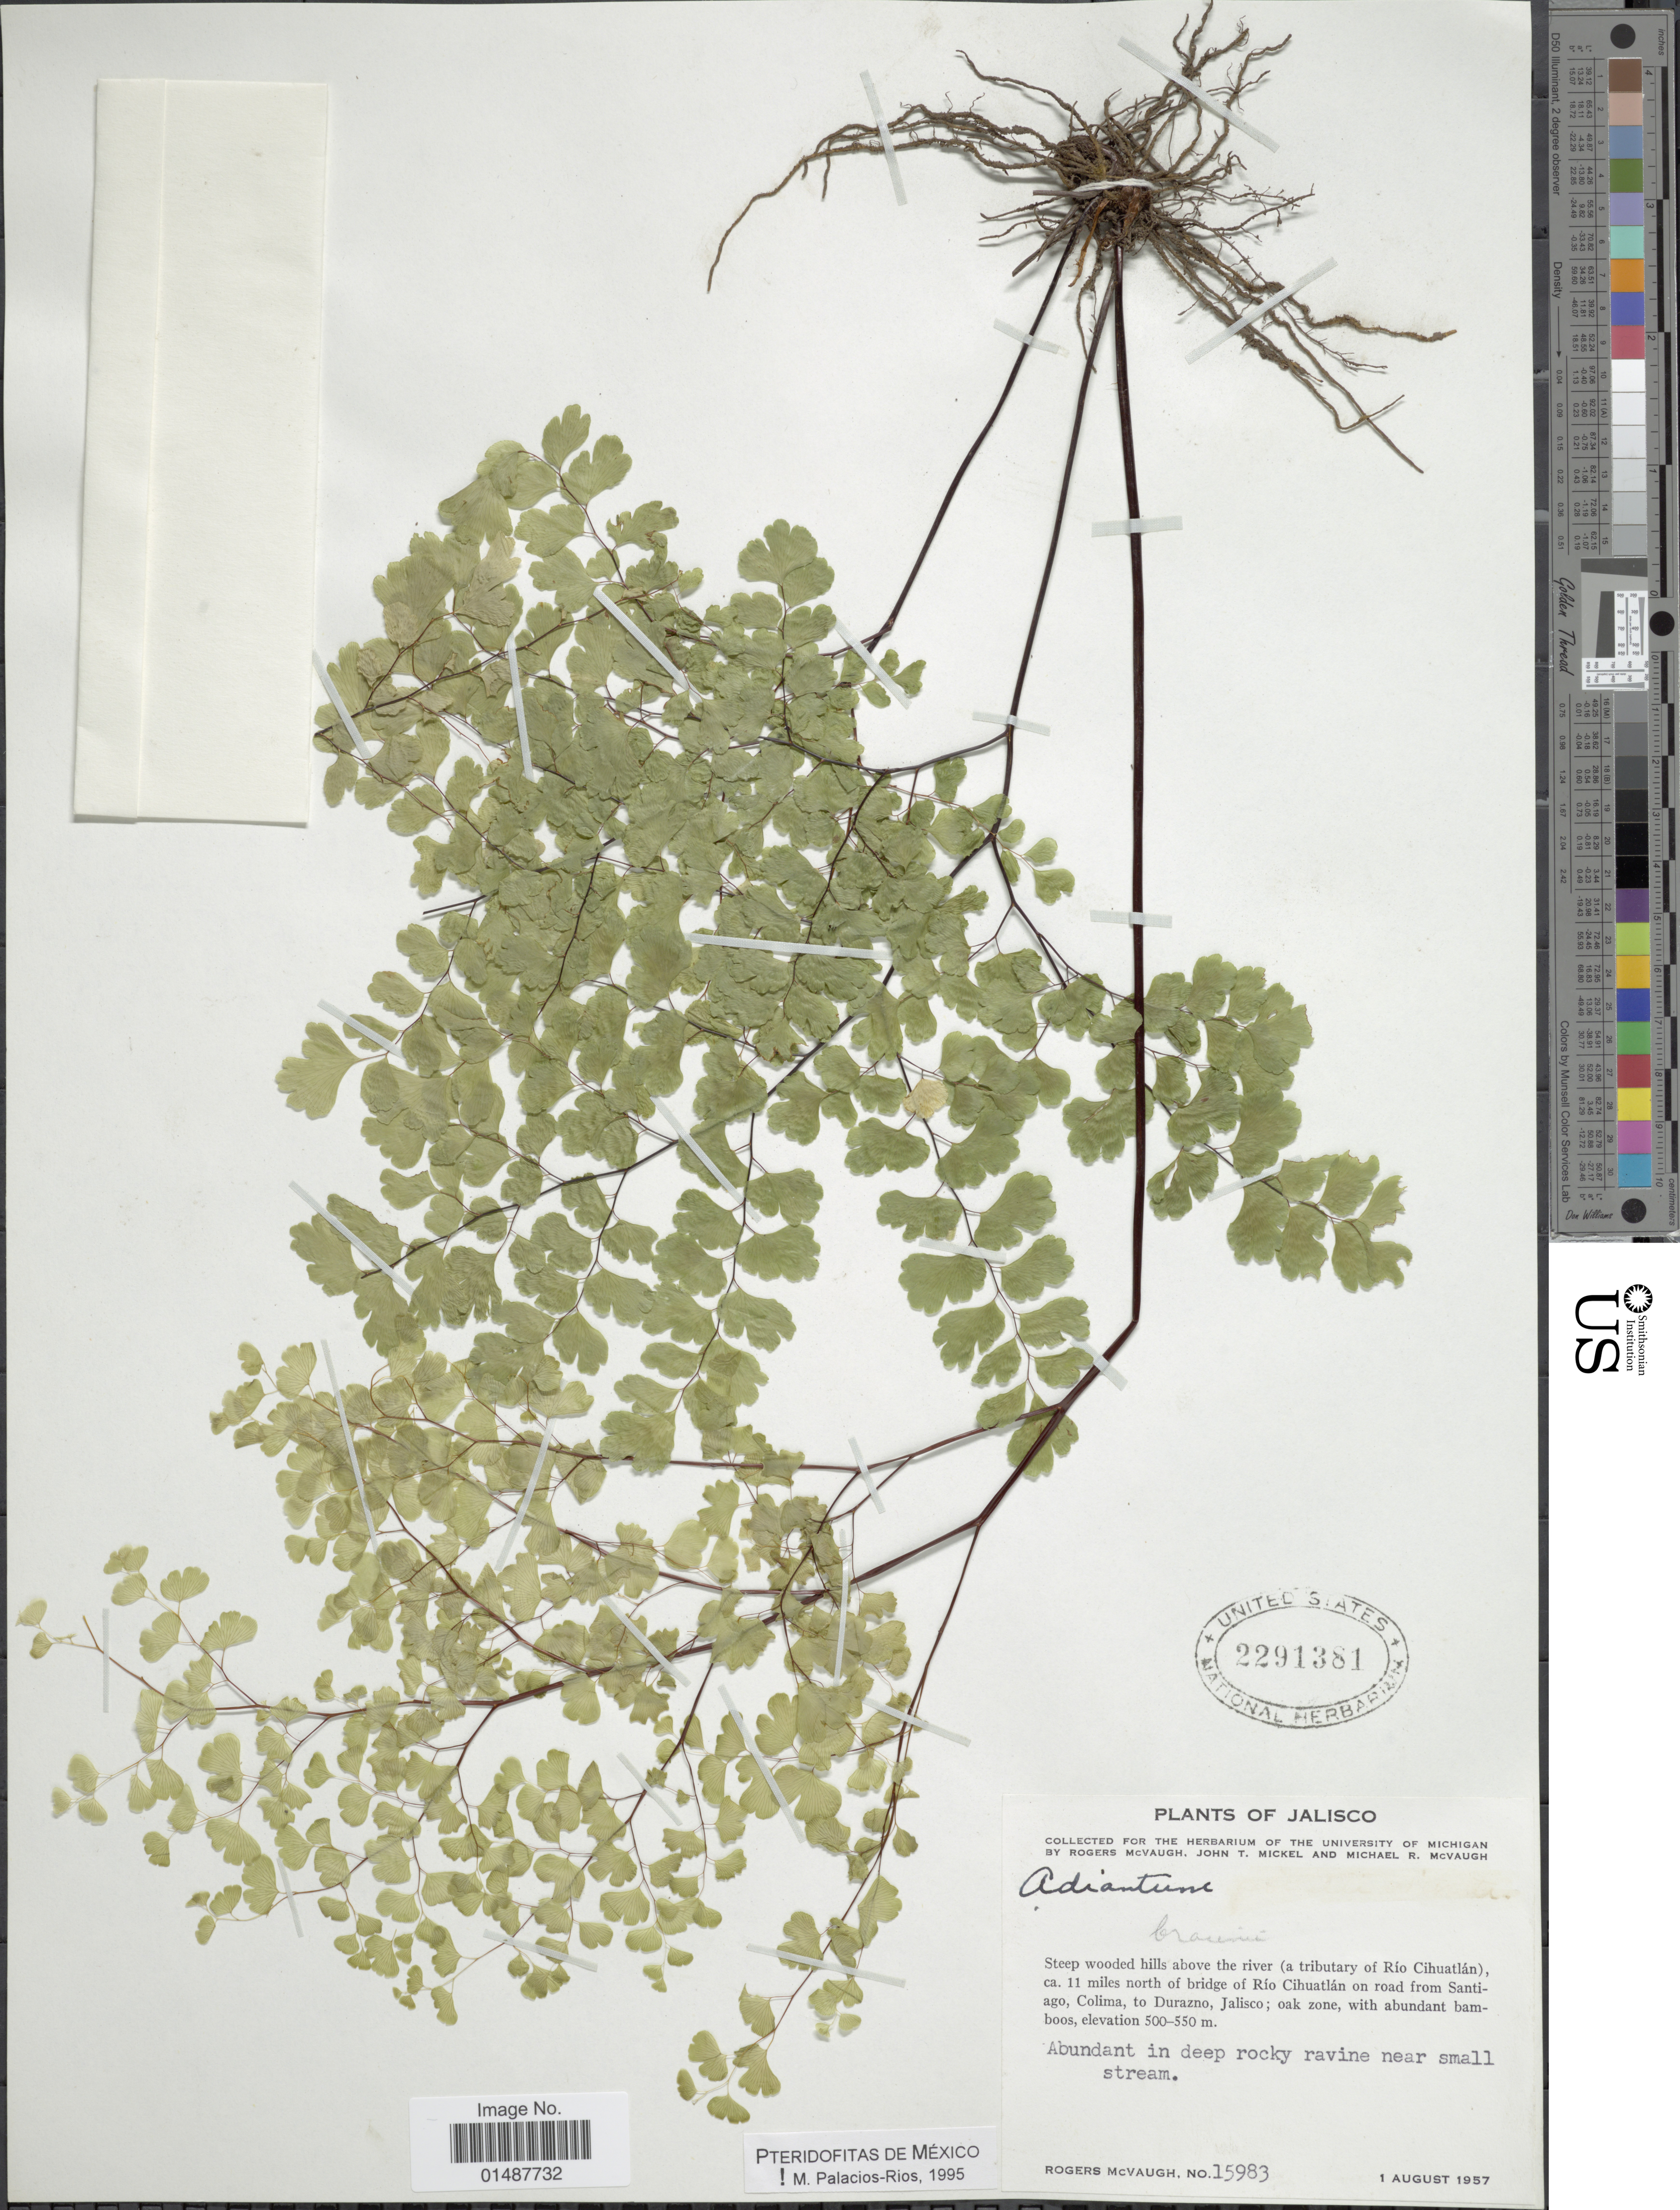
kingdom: Plantae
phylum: Tracheophyta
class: Polypodiopsida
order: Polypodiales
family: Pteridaceae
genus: Adiantum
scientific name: Adiantum braunii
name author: Mett. ex Kuhn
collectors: R. McVaugh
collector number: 15983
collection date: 1957-08-01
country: Mexico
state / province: Jalisco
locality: Steep wooded hills above the river ( a tributary of Rio Cihuatlan), ca. 11 miles north of bridge of Rio Cihuatlan on road from Santiago Colima, to Durazno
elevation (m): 500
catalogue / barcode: US 2291381